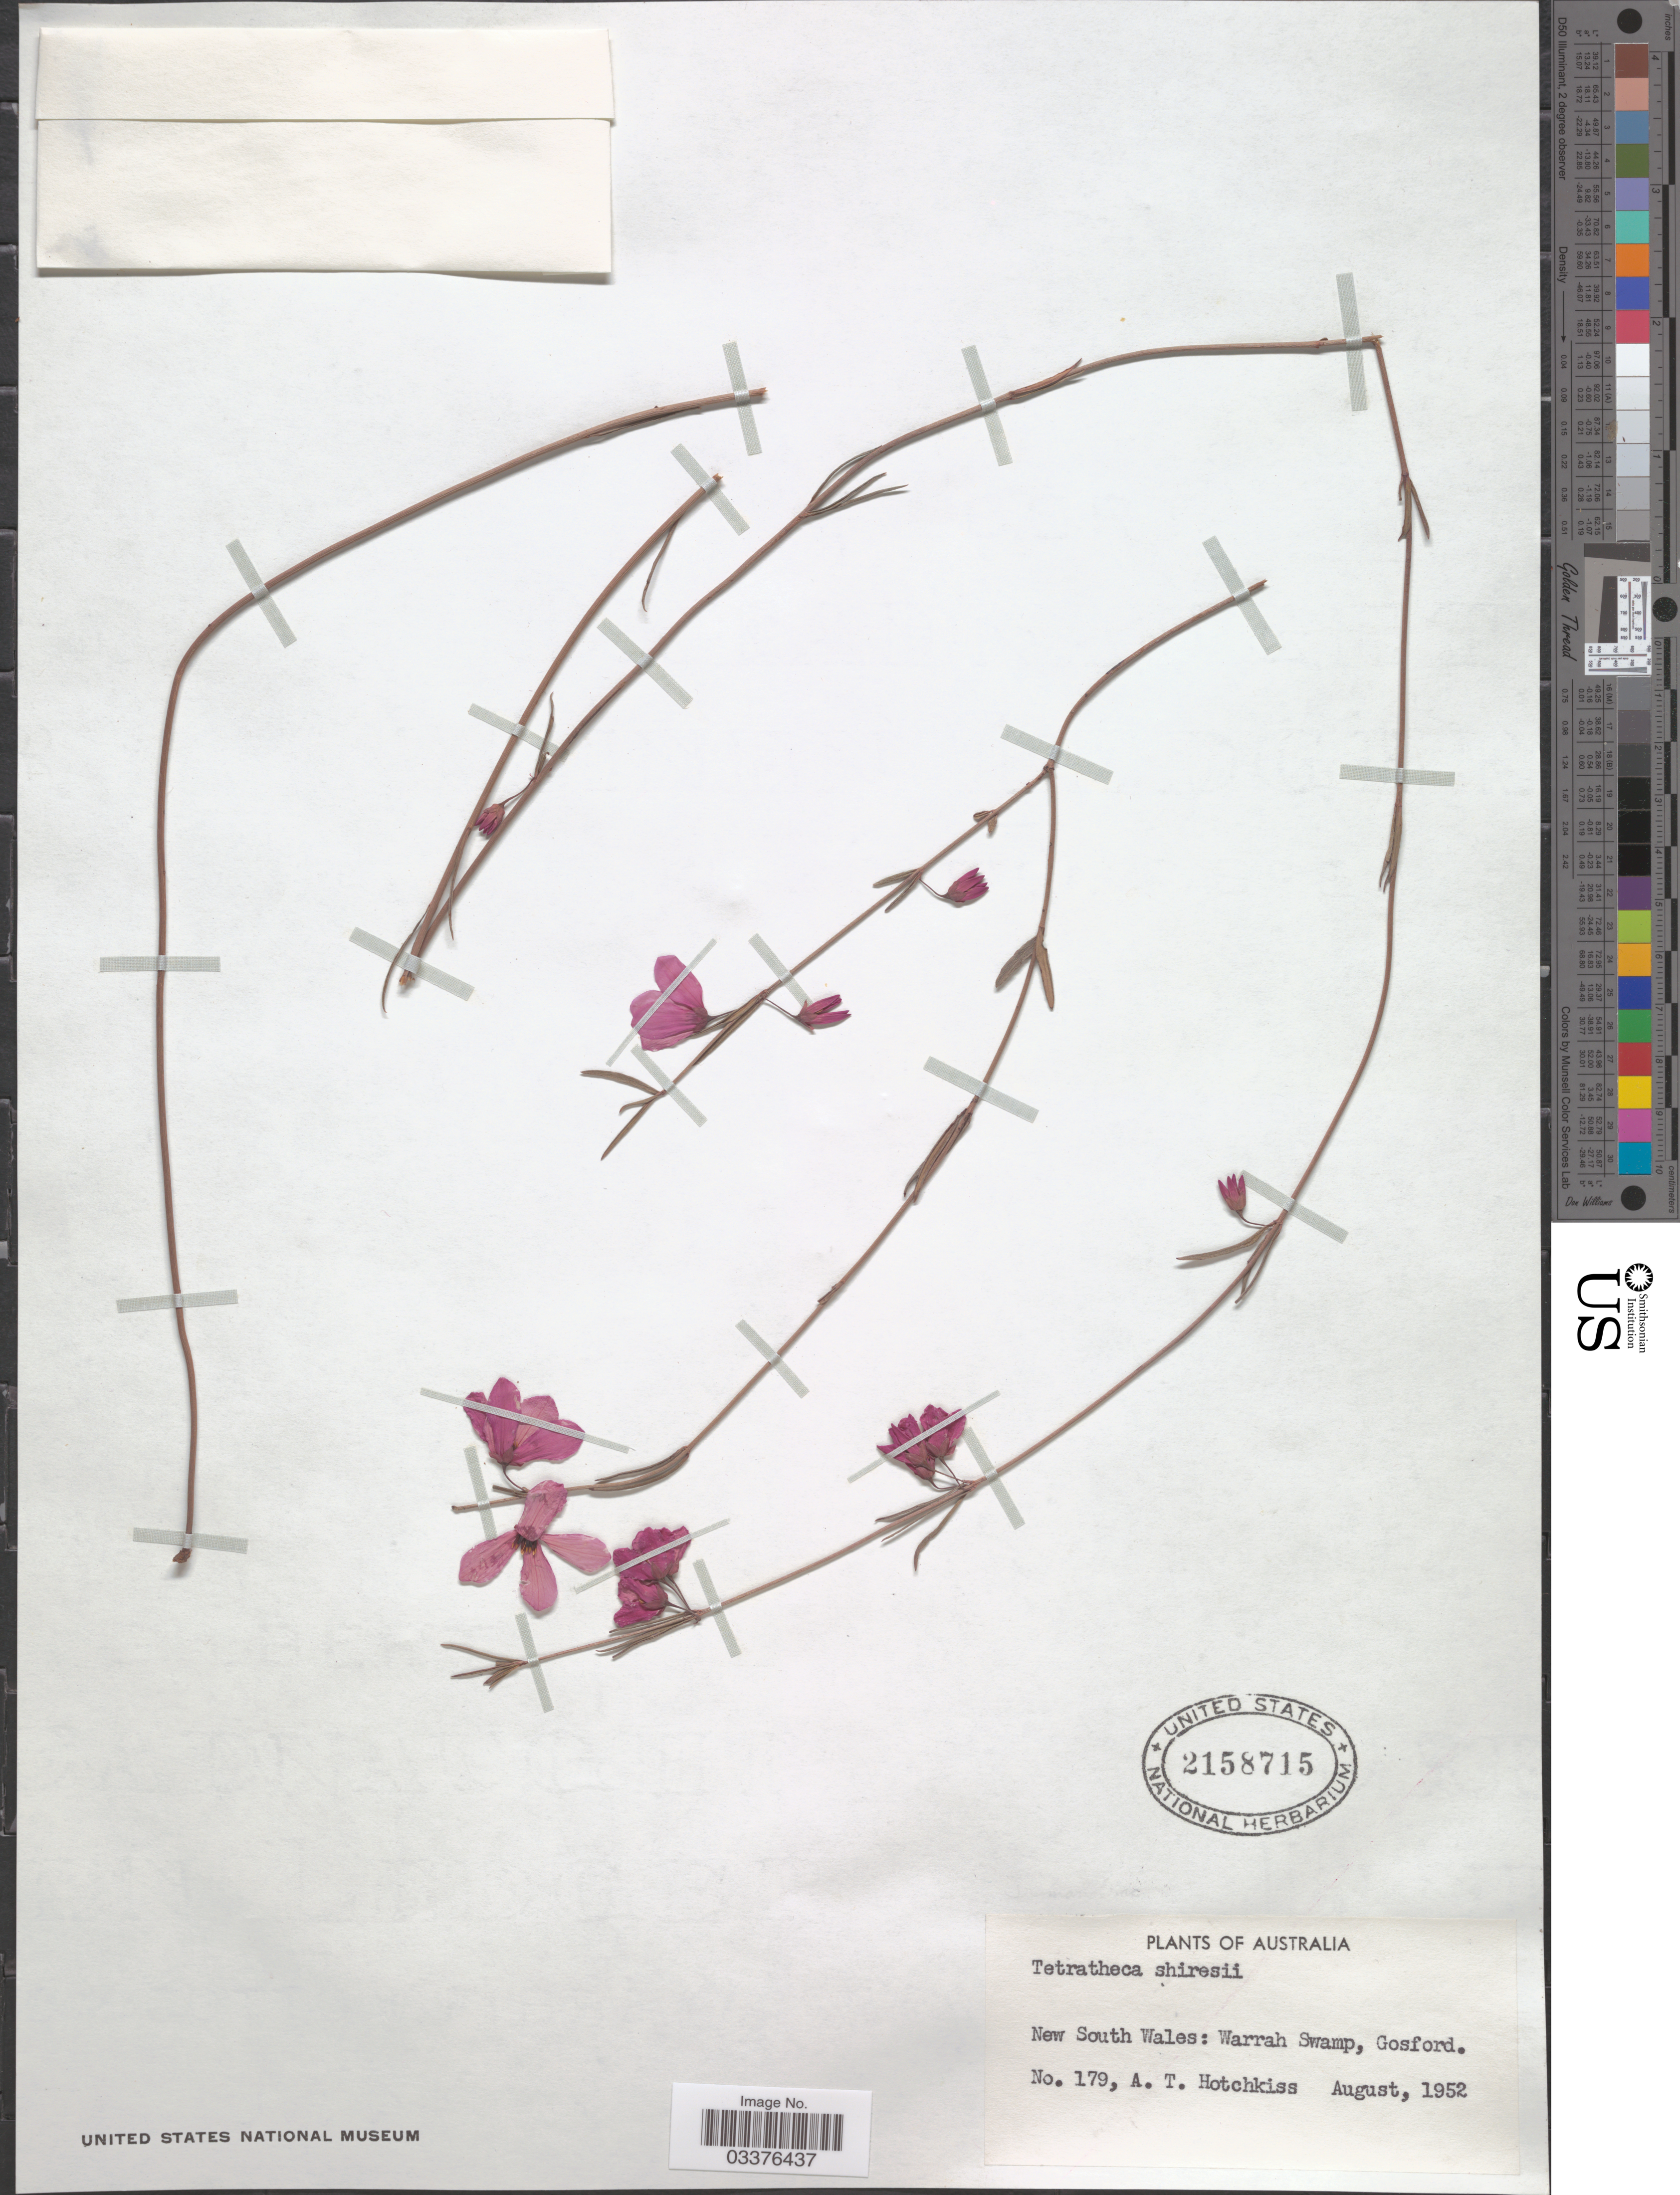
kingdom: Plantae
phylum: Tracheophyta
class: Magnoliopsida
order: Oxalidales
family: Elaeocarpaceae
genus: Tetratheca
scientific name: Tetratheca shiressii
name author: Blakely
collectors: A. Hotchkiss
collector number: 179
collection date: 1952-08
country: Australia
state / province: New South Wales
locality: Warrah Swamp, Gosford.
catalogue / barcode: US 2158715